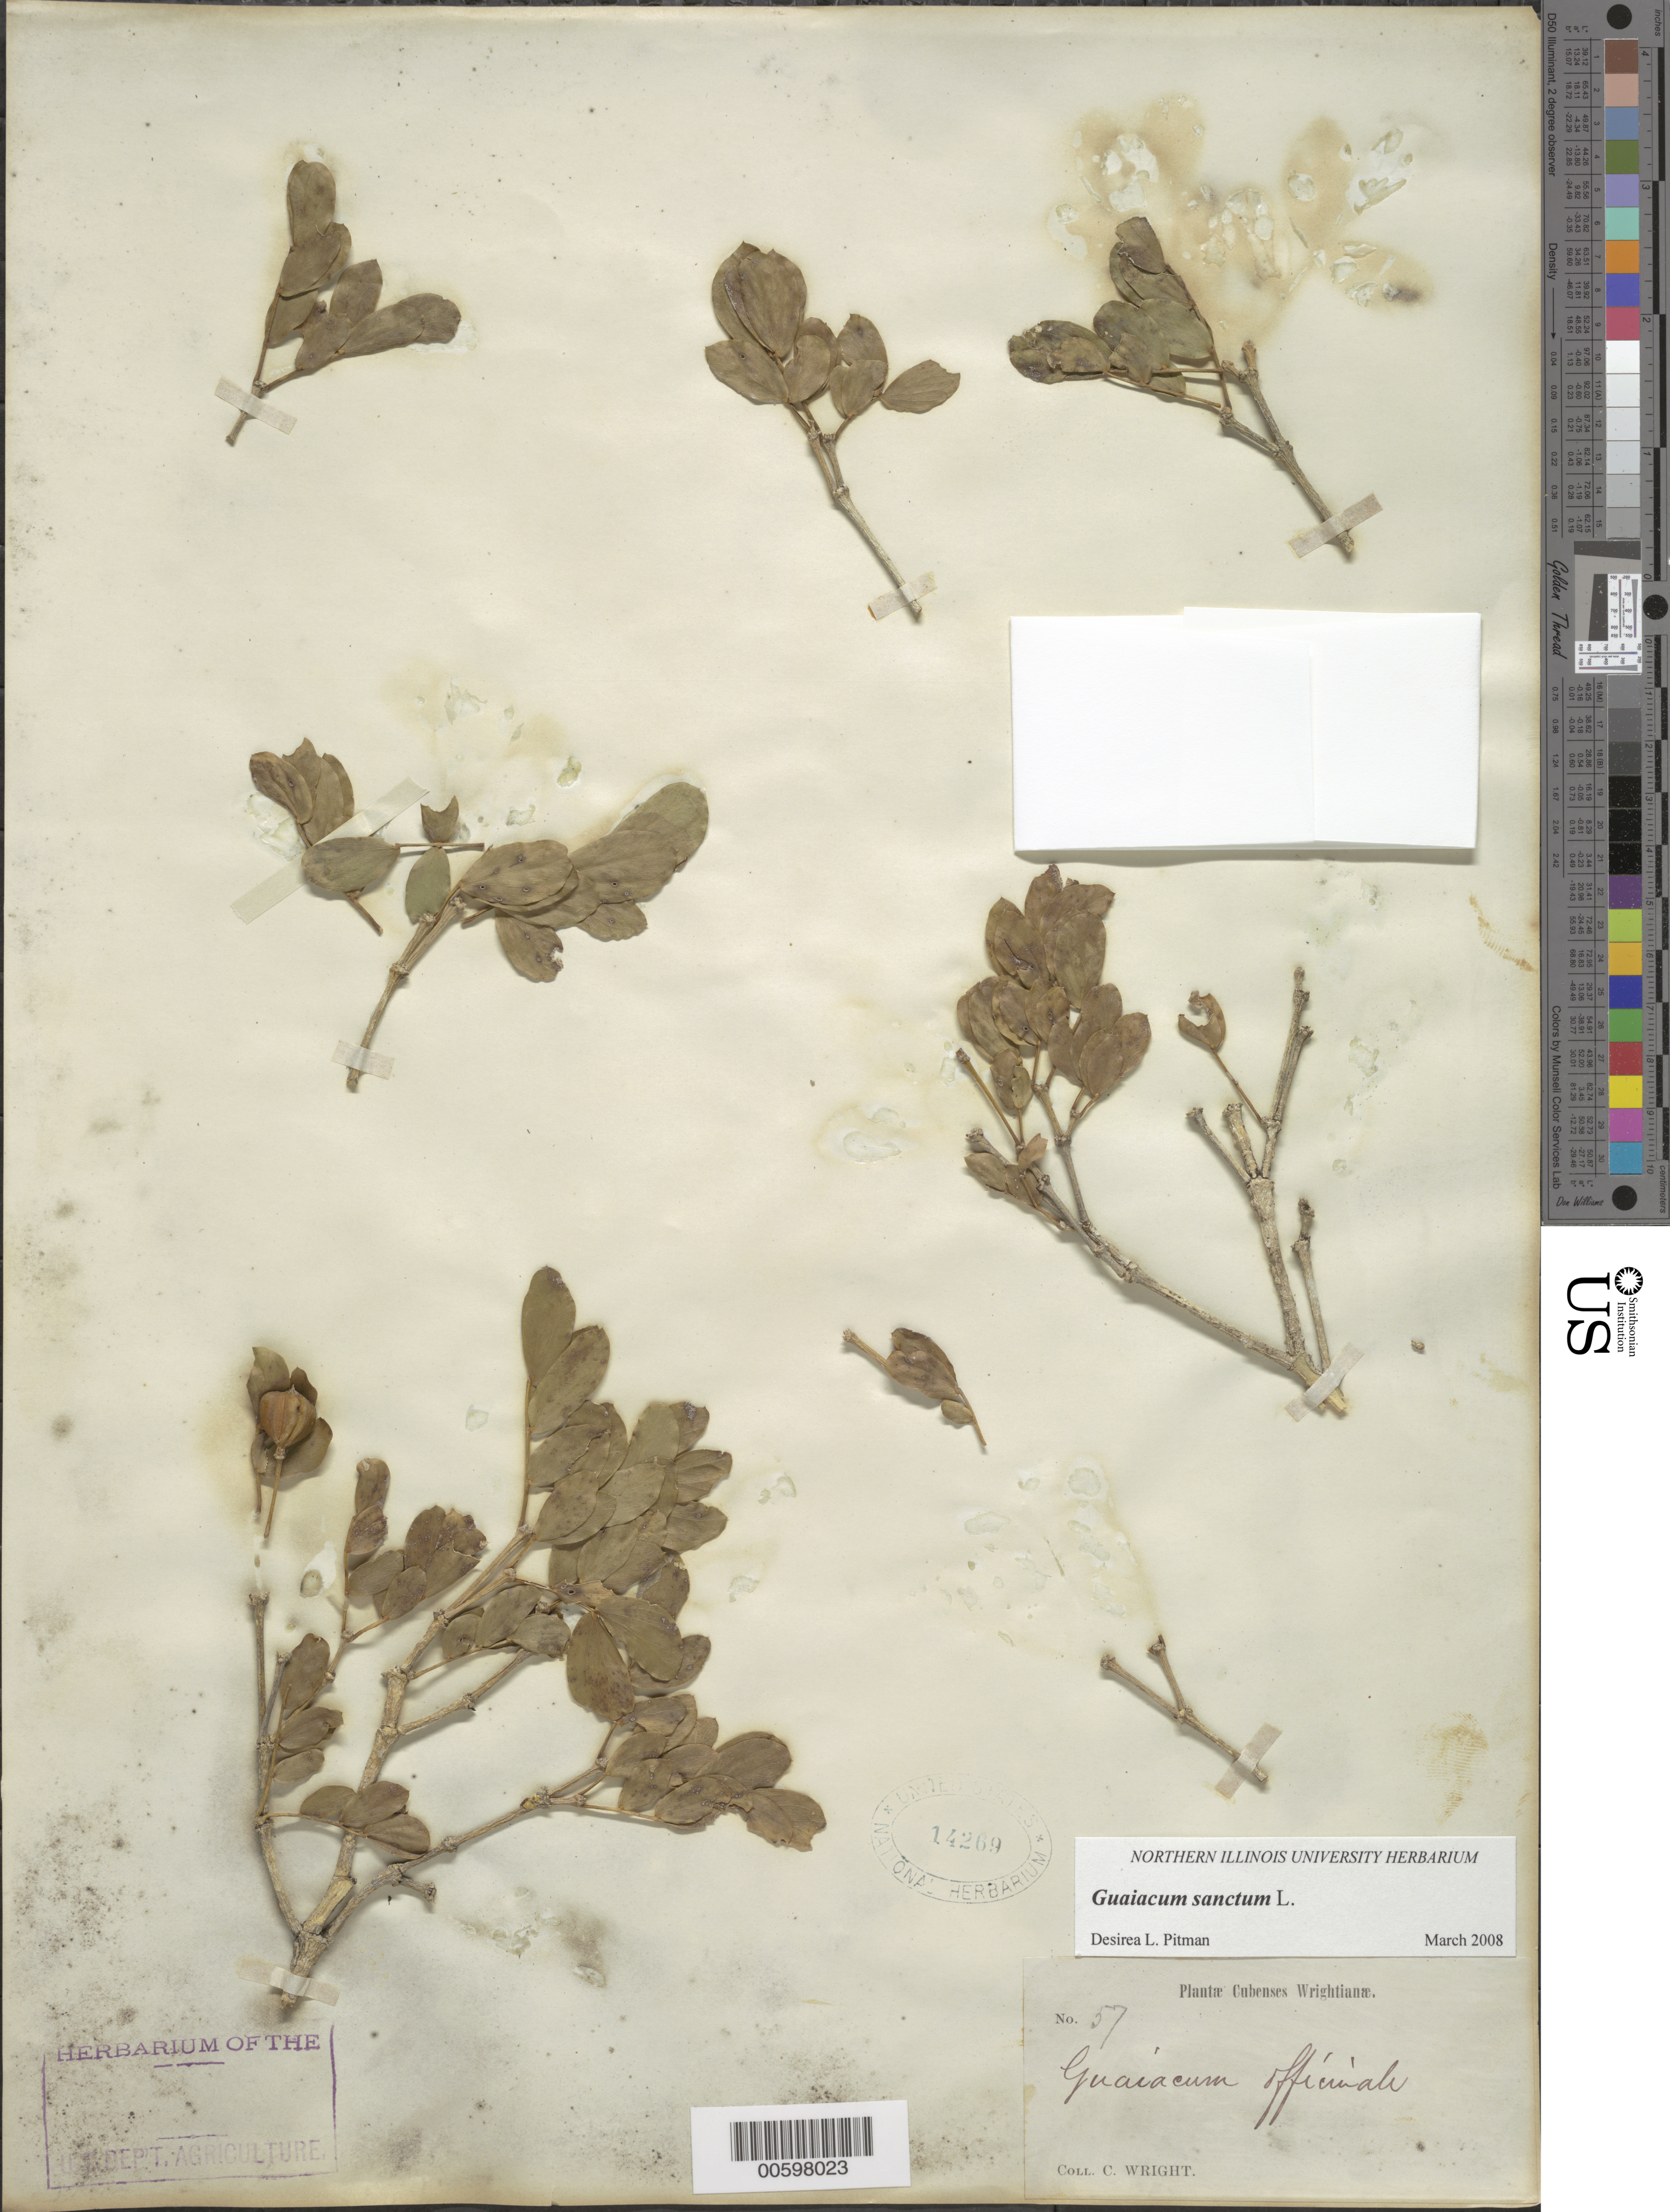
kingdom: Plantae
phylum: Tracheophyta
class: Magnoliopsida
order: Zygophyllales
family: Zygophyllaceae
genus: Guaiacum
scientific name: Guaiacum officinale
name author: L.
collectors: C. Wright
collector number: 57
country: Cuba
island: Greater Antilles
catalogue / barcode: US 14269